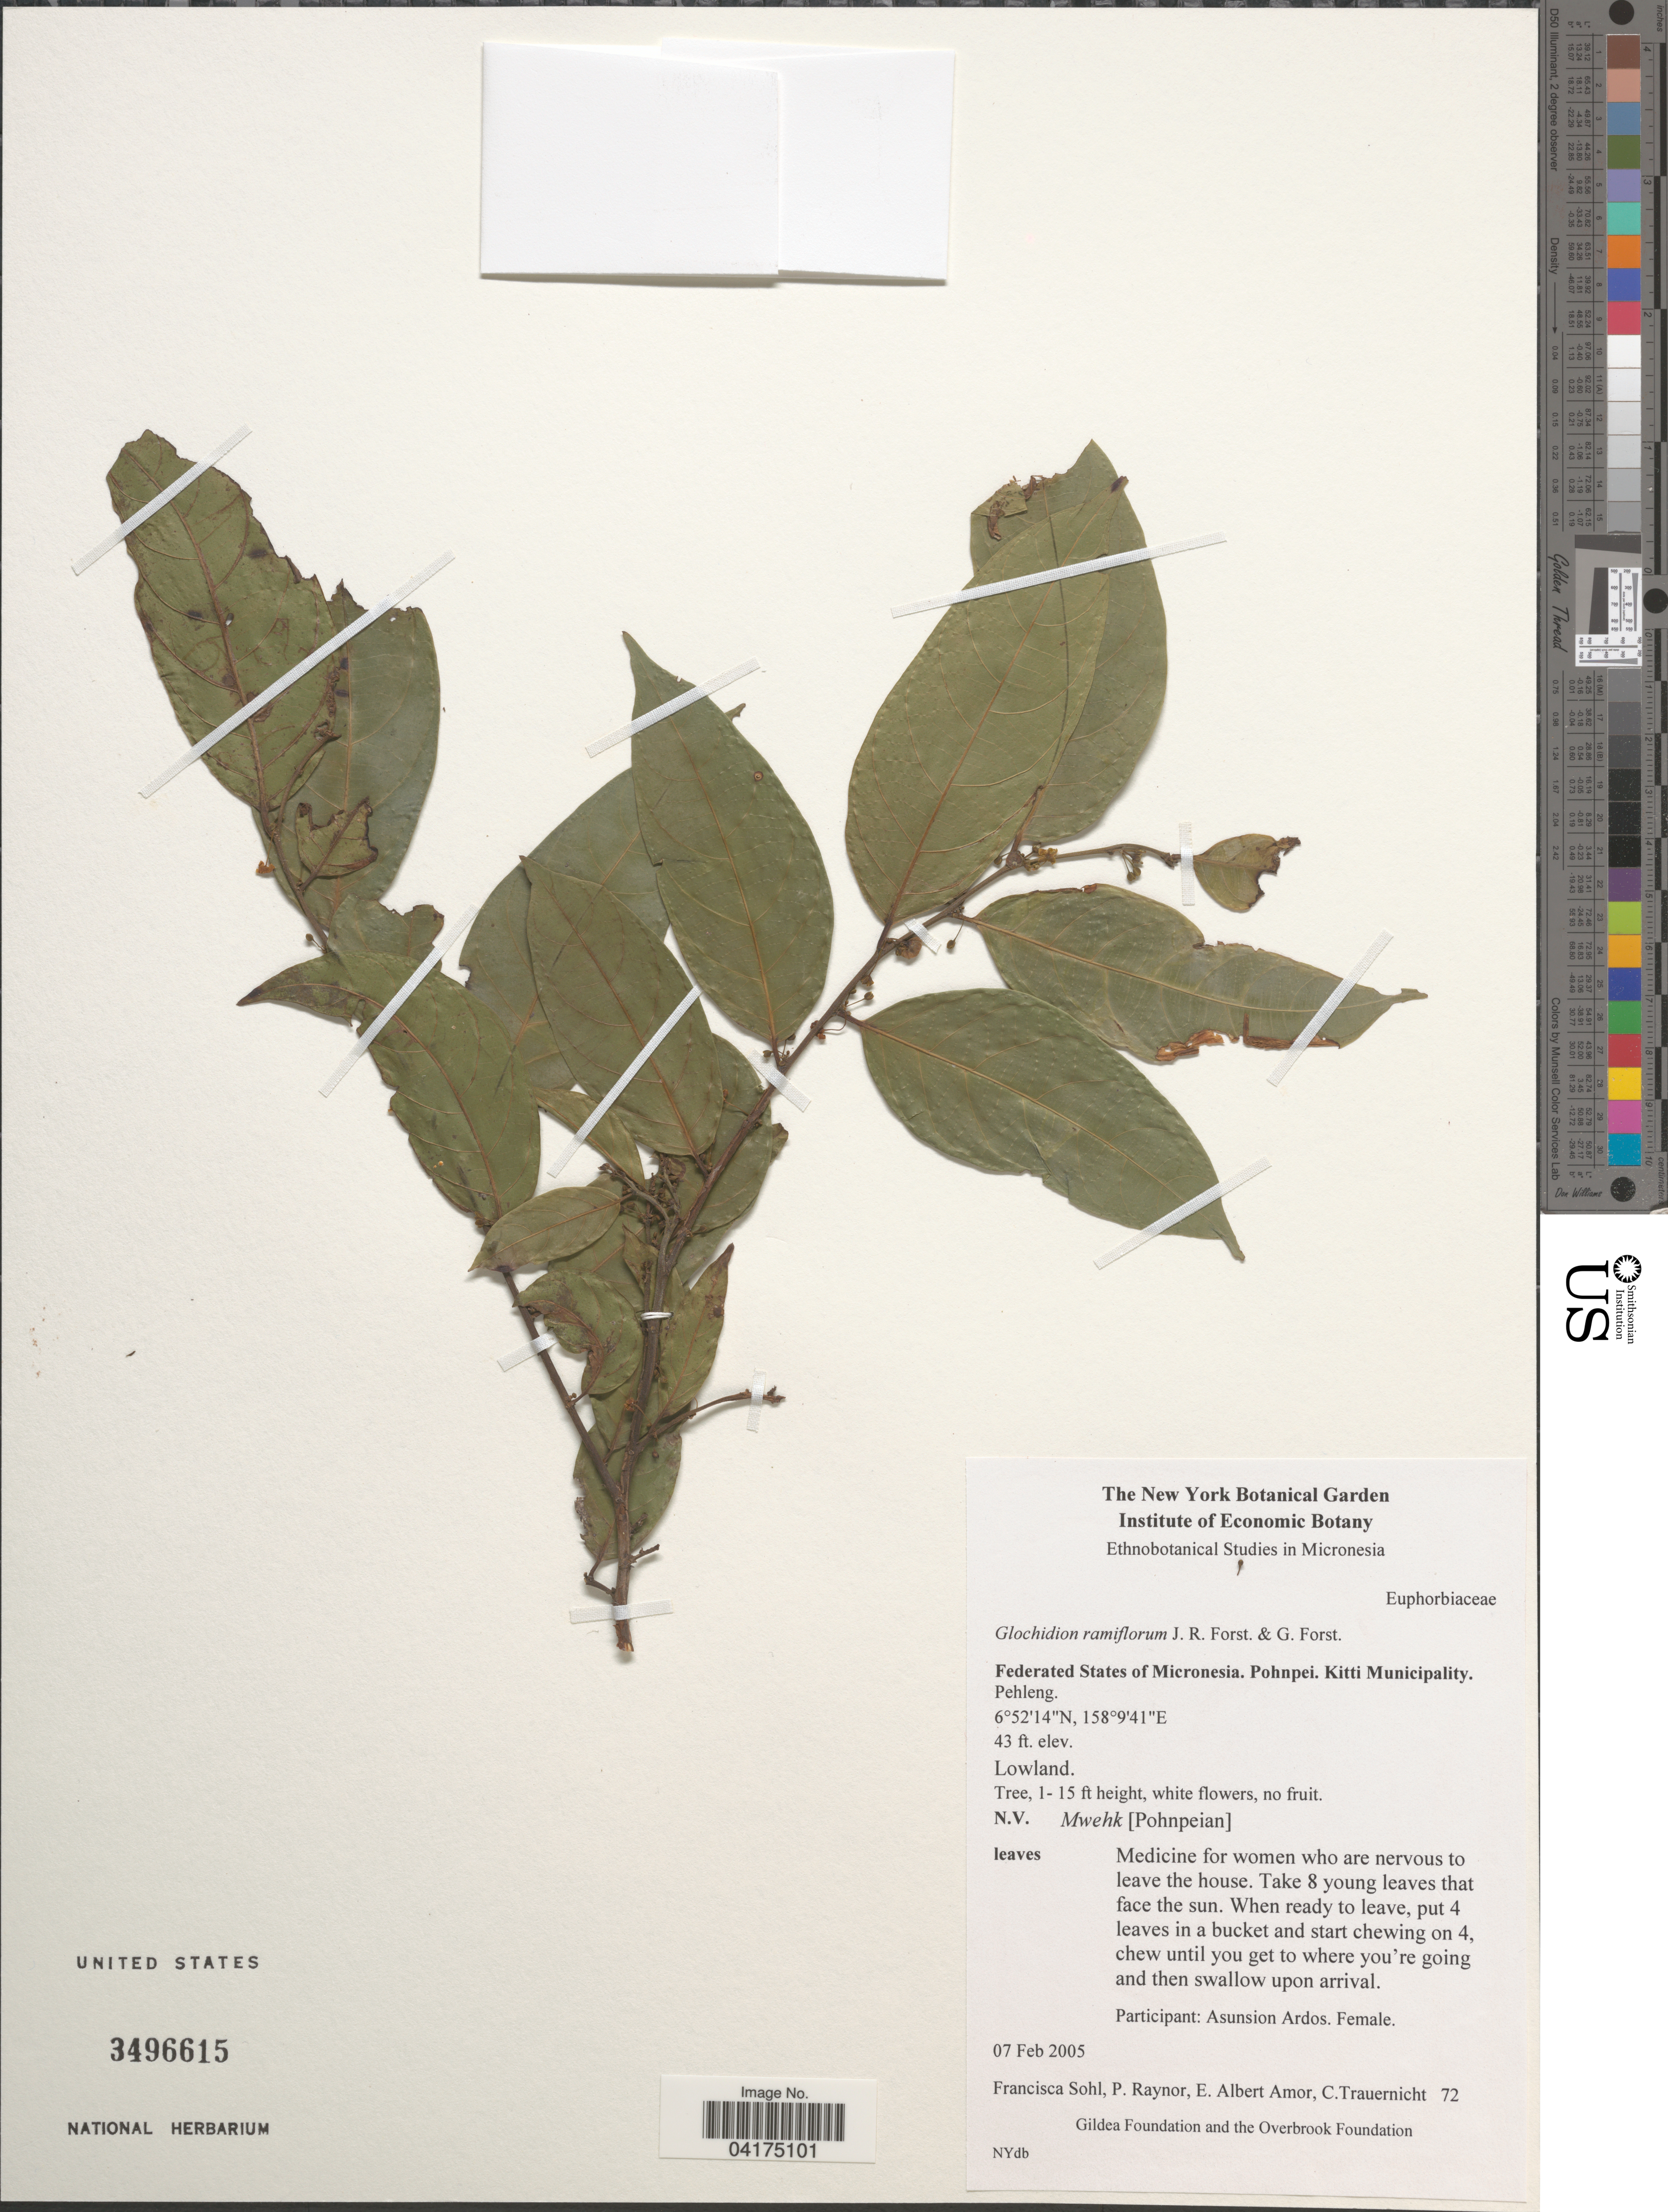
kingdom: Plantae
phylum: Tracheophyta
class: Magnoliopsida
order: Malpighiales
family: Phyllanthaceae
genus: Glochidion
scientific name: Glochidion ramiflorum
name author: J.R. Forst. & G. Forst.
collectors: F. Sohl, P. Raynor, E. A. Amor & C. Trauernicht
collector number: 72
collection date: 2005-02-07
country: Micronesia, Federated States of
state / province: Pohnpei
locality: Kitti Municipality. Pehleng.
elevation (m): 13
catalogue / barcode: US 3496615